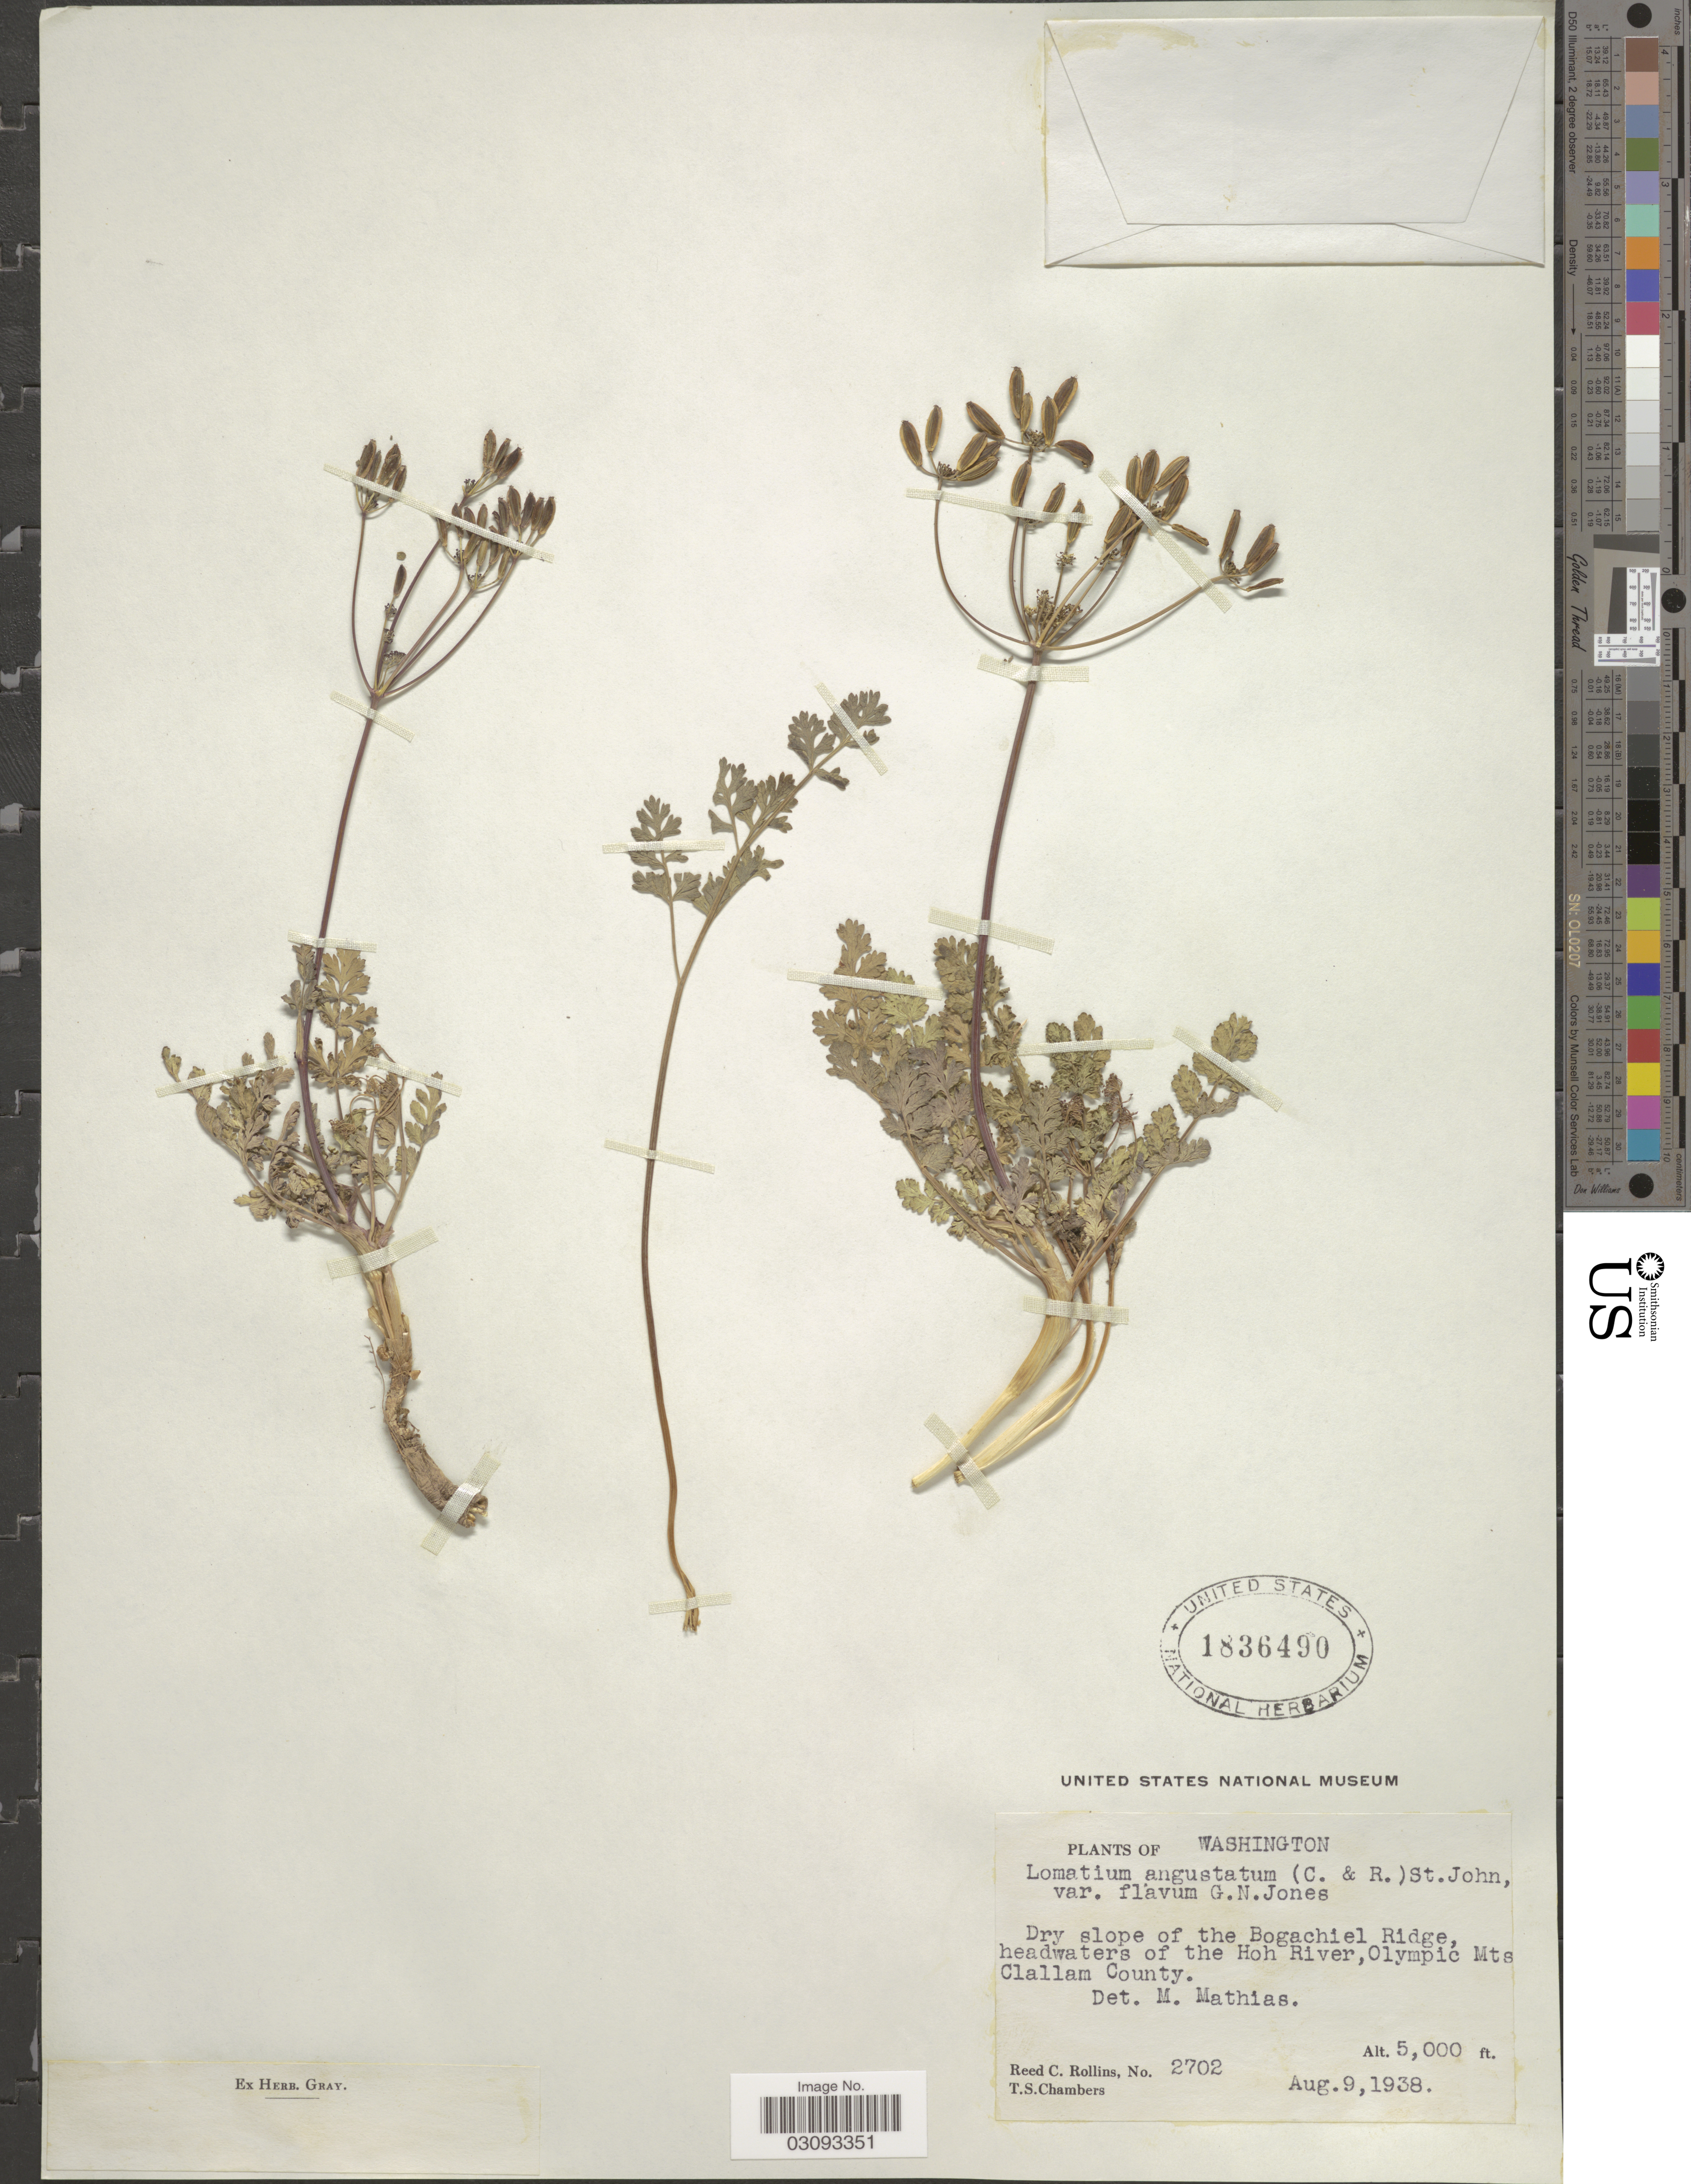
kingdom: Plantae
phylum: Tracheophyta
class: Magnoliopsida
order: Apiales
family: Apiaceae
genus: Lomatium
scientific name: Lomatium angustatum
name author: (J.M. Coult. & Rose) H. St. John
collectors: T. Chambers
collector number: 2702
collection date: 1938-08-09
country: United States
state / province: Washington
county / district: Clallam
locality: Dry slope of the Bogachiel Ridge, headwaters of the Hoh River, Olympic Mts. Clallam County.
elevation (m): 1524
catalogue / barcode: US 1836490